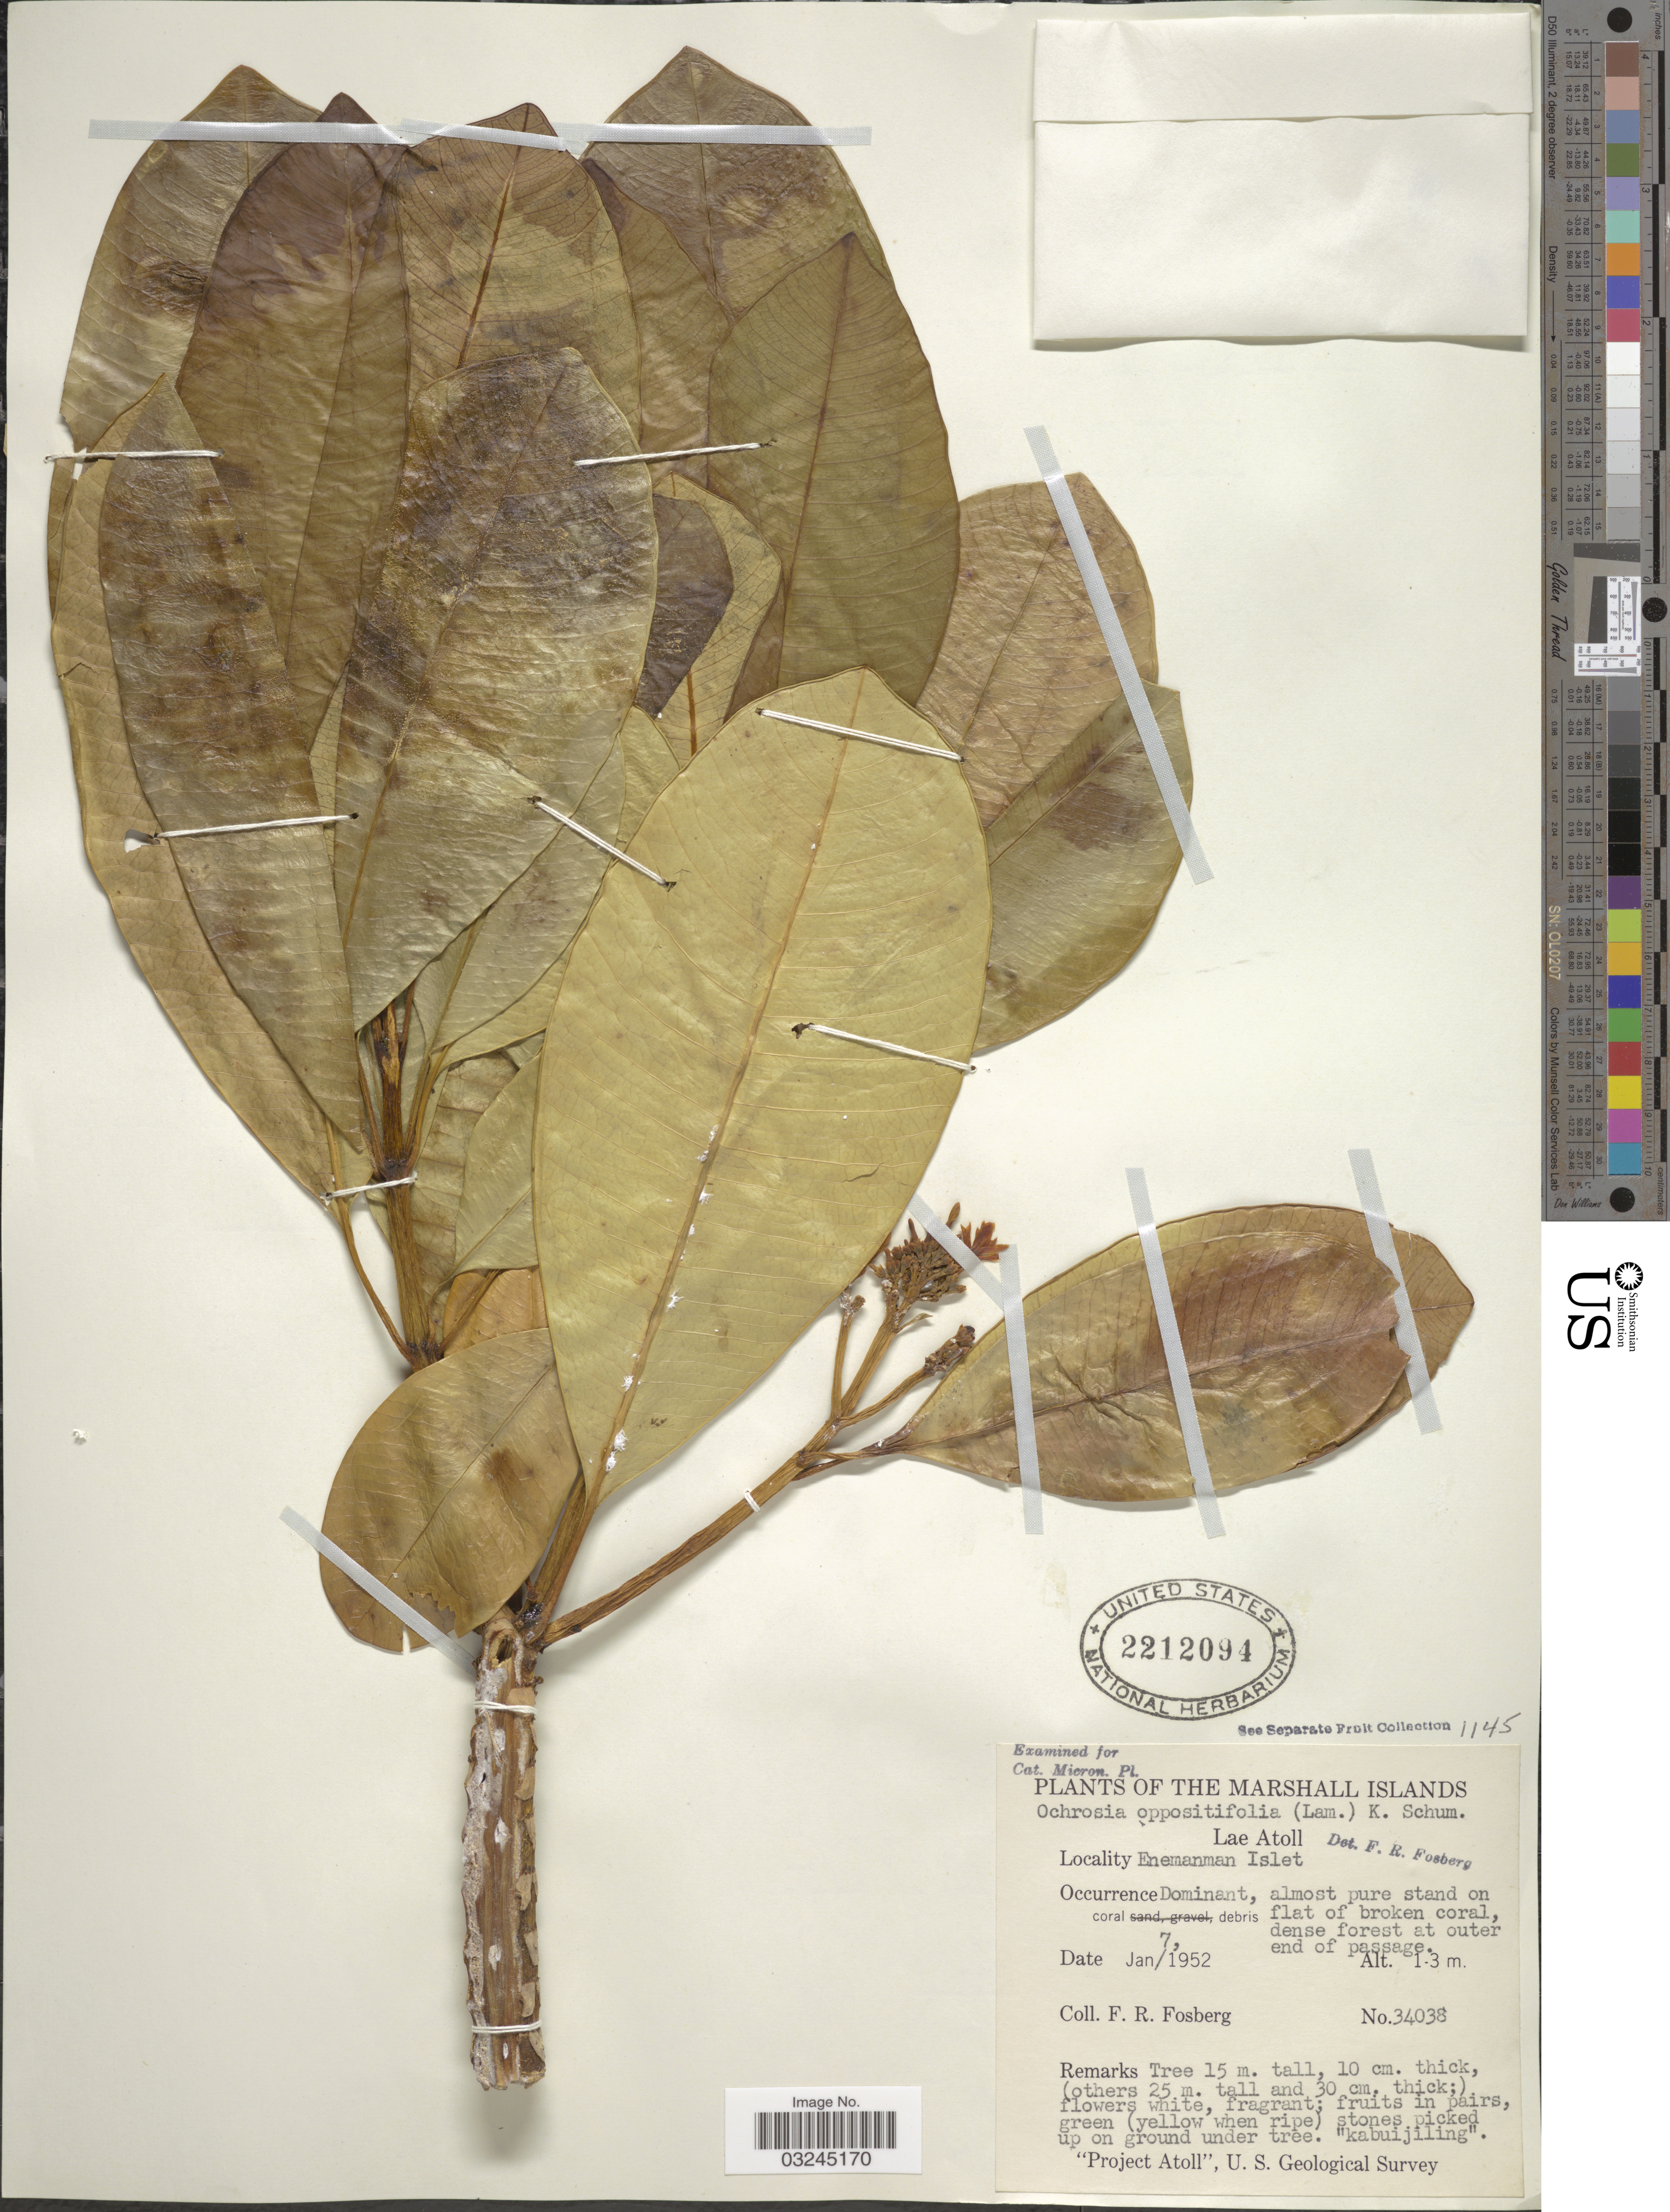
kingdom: Plantae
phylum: Tracheophyta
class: Magnoliopsida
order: Gentianales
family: Apocynaceae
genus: Ochrosia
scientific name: Ochrosia oppositifolia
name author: (Lam.) K. Schum.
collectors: F. R. Fosberg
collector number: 34038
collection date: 1952-01-07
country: Marshall Islands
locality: Lae Atoll. Enemanman Islet.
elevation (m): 1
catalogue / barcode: US 2212094